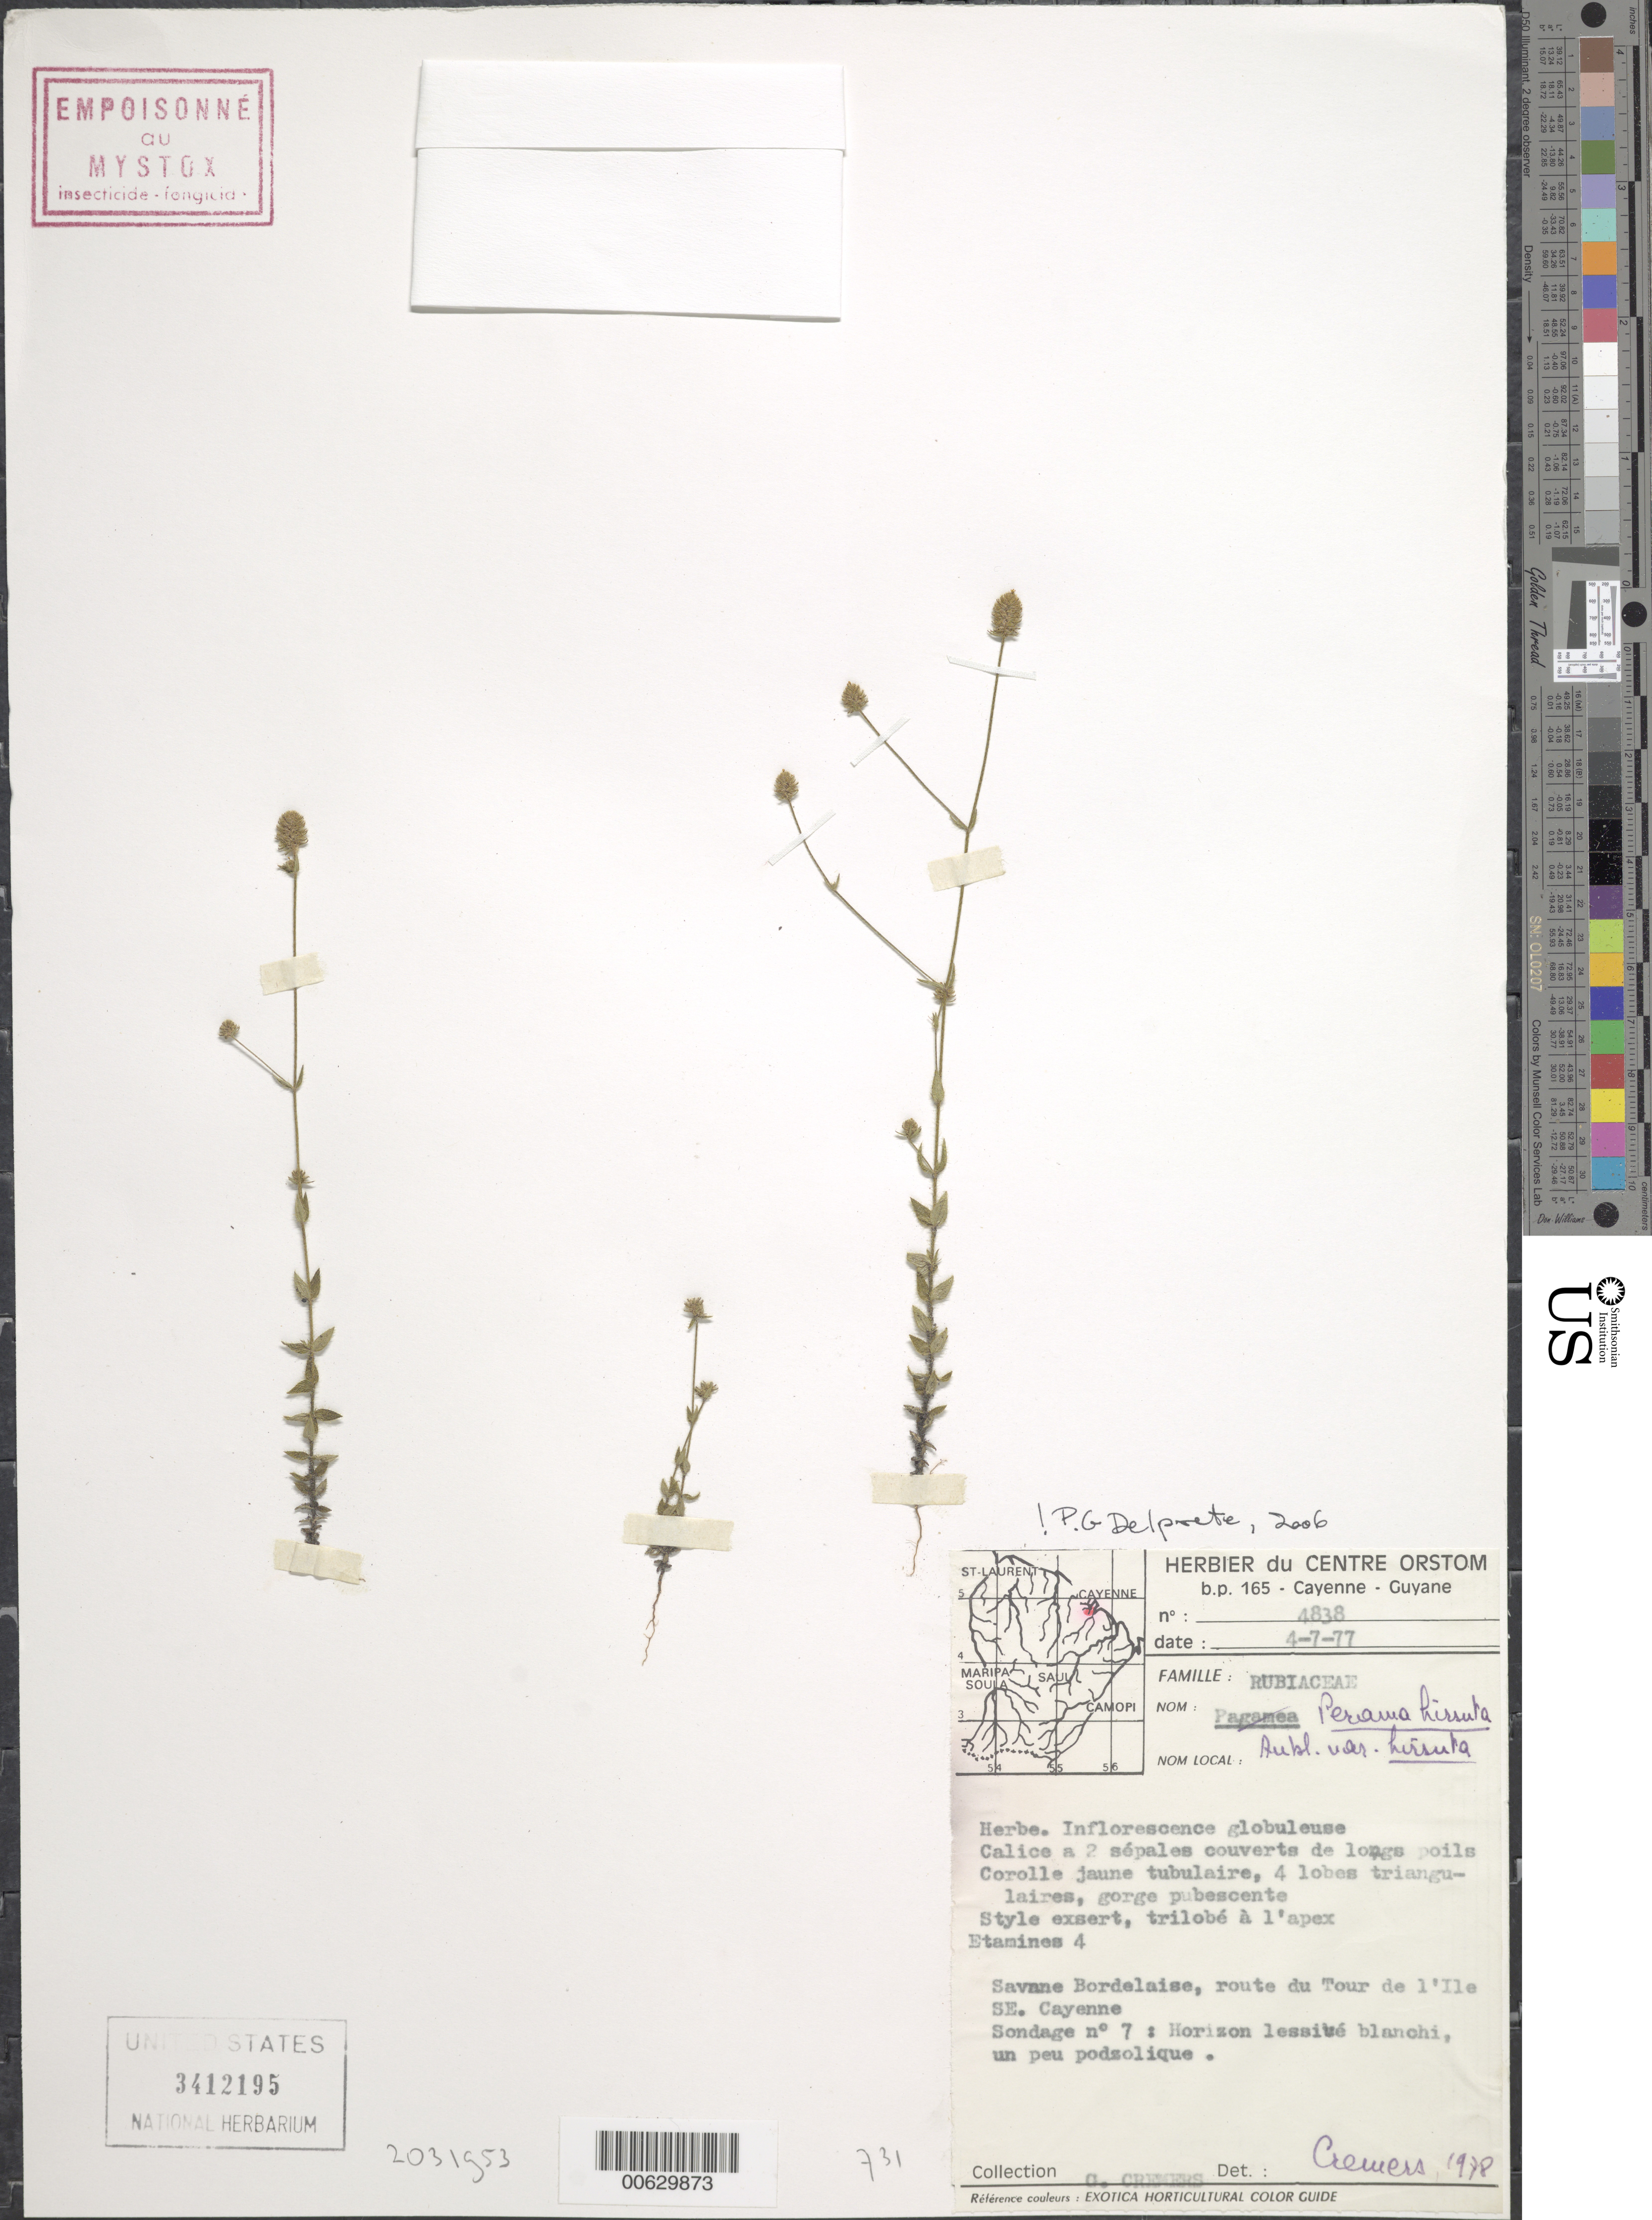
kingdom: Plantae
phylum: Tracheophyta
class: Magnoliopsida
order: Gentianales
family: Rubiaceae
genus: Perama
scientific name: Perama hirsuta var. hirsuta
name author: Aubl.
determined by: Delprete, P. G., Herb. de Guyane Cay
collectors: G. Cremers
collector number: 4838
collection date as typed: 4-Jul-77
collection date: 1977-07-04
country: French Guiana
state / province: Cayenne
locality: Savane Bordelaise, route du tour d'Ile SE Cayenne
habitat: Sondage nº7: horizon lessiue blanchi, un peu podsolique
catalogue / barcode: US 3412195